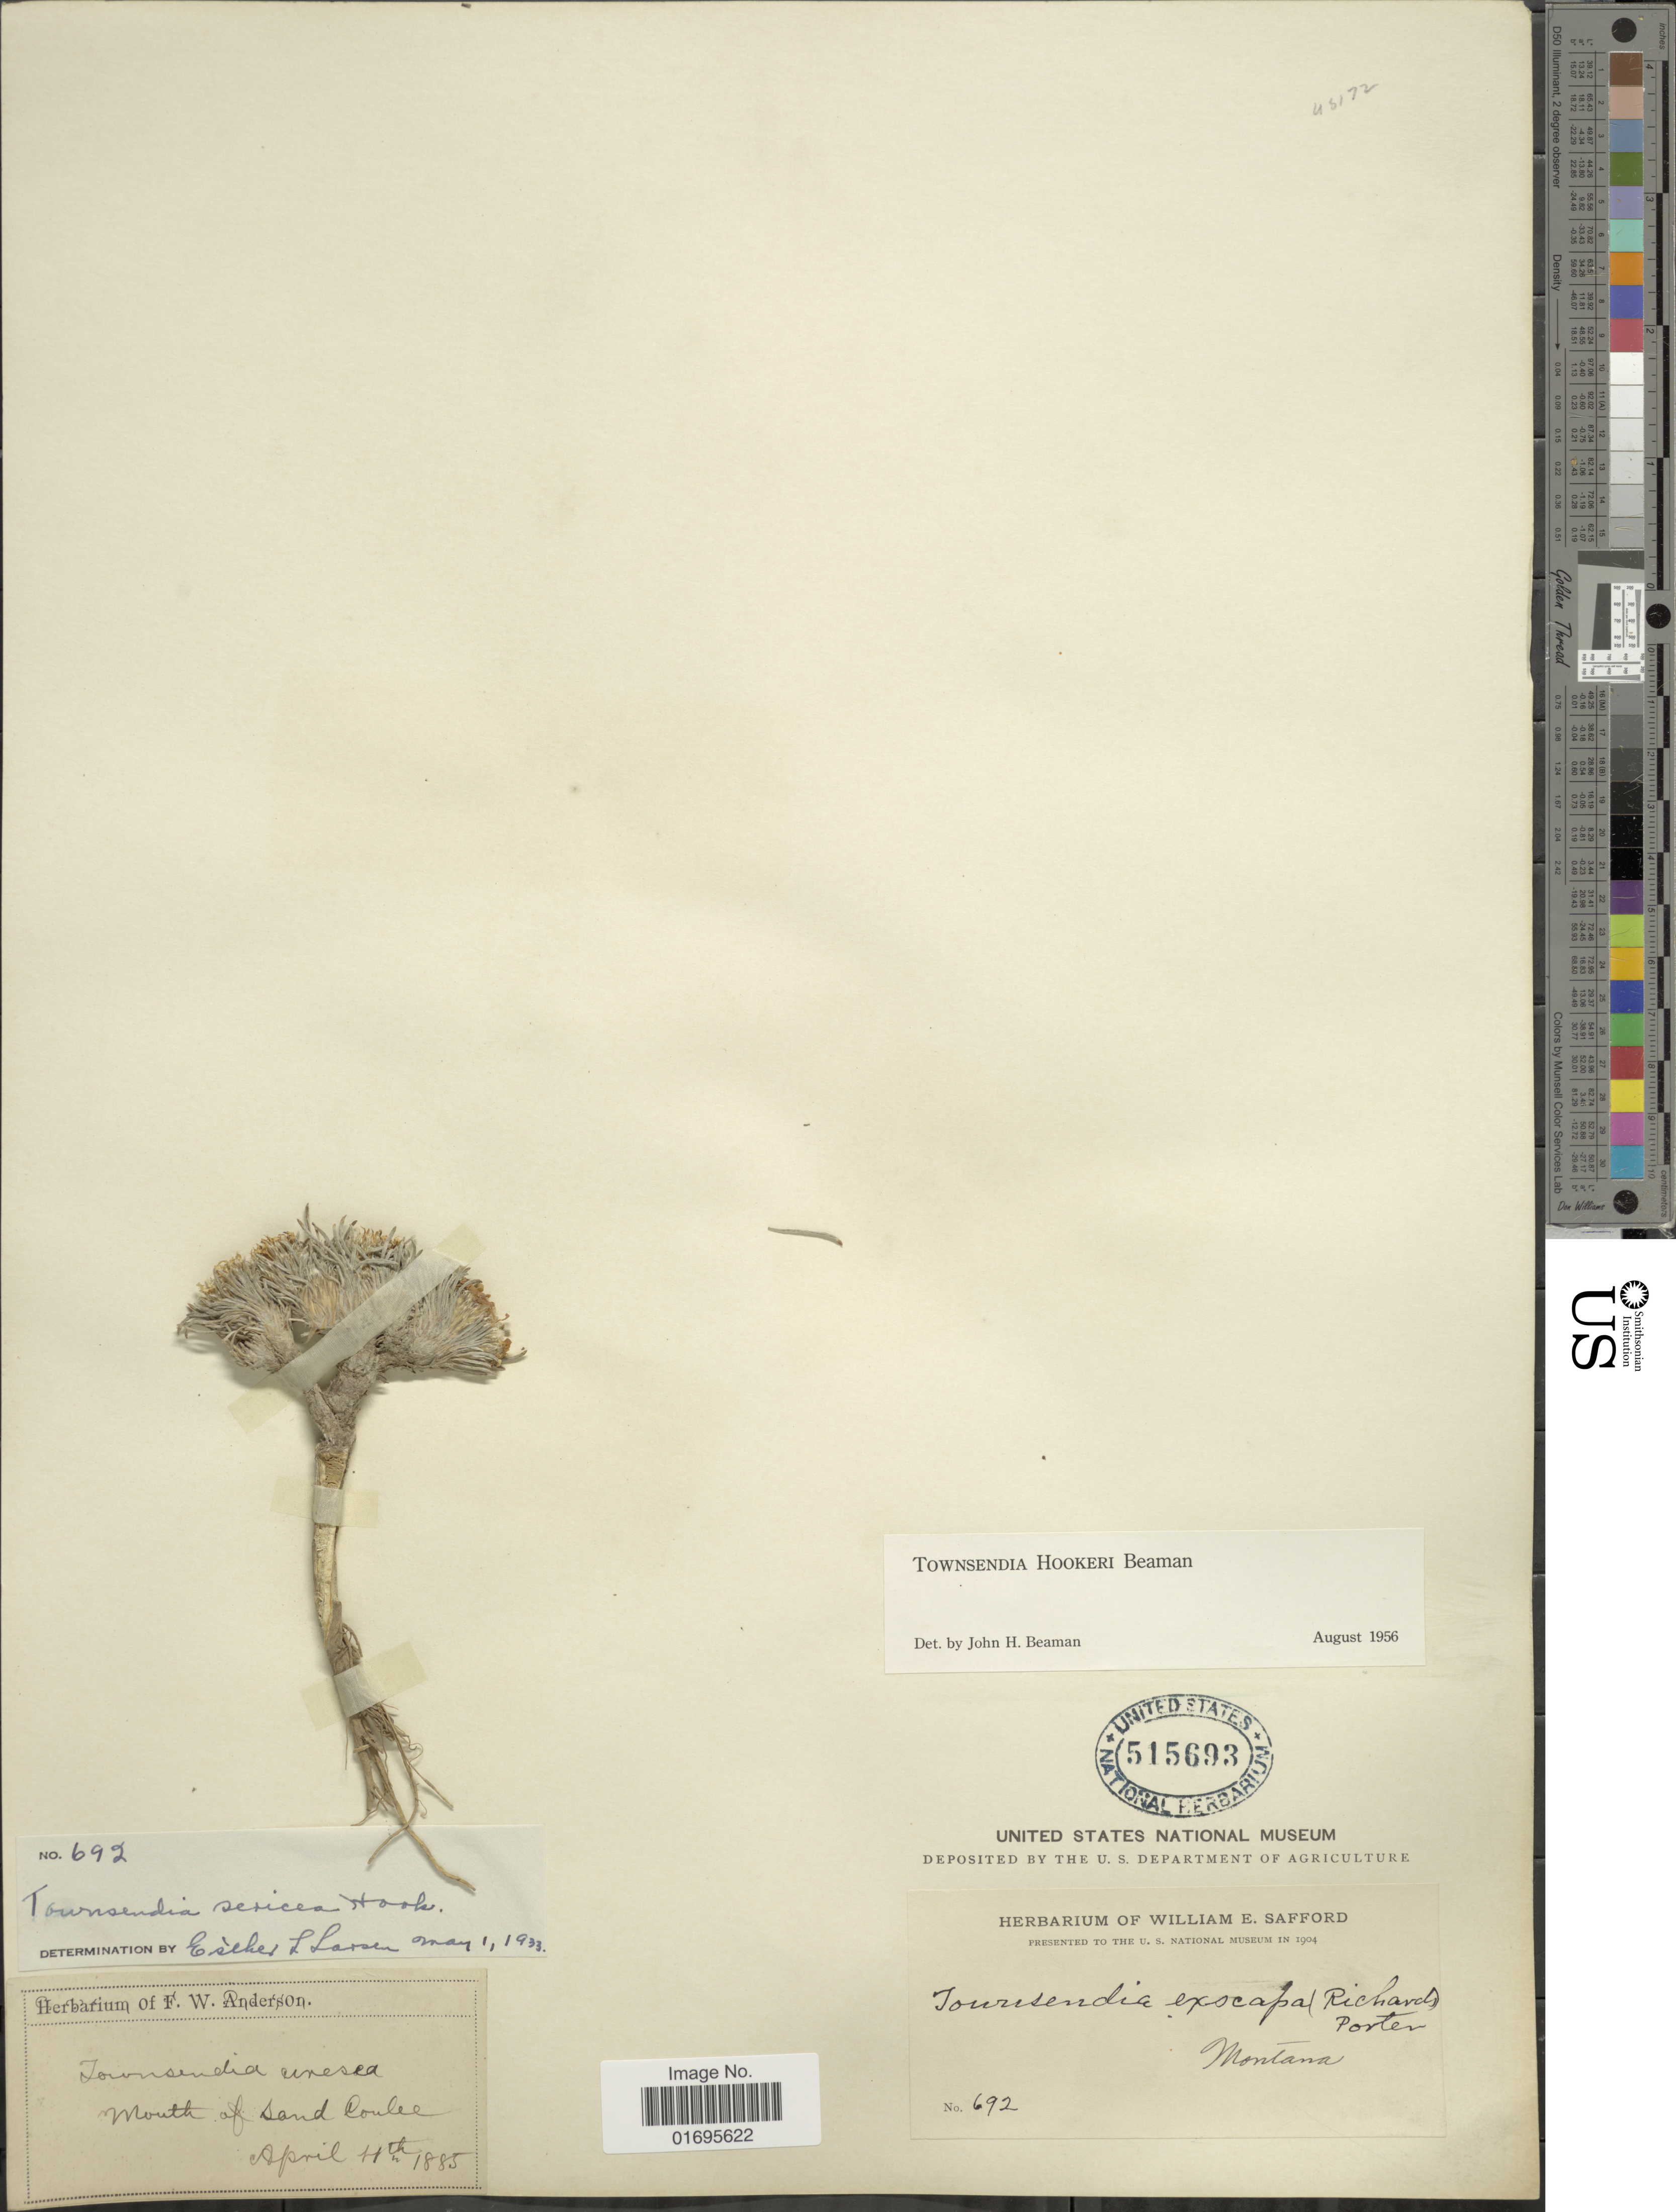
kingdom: Plantae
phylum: Tracheophyta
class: Magnoliopsida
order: Asterales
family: Asteraceae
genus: Townsendia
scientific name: Townsendia hookeri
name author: Beaman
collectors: ex herb. W. E. Safford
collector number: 692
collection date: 1885-04-11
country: United States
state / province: Montana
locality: Mouth sand Coulee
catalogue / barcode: US 515693